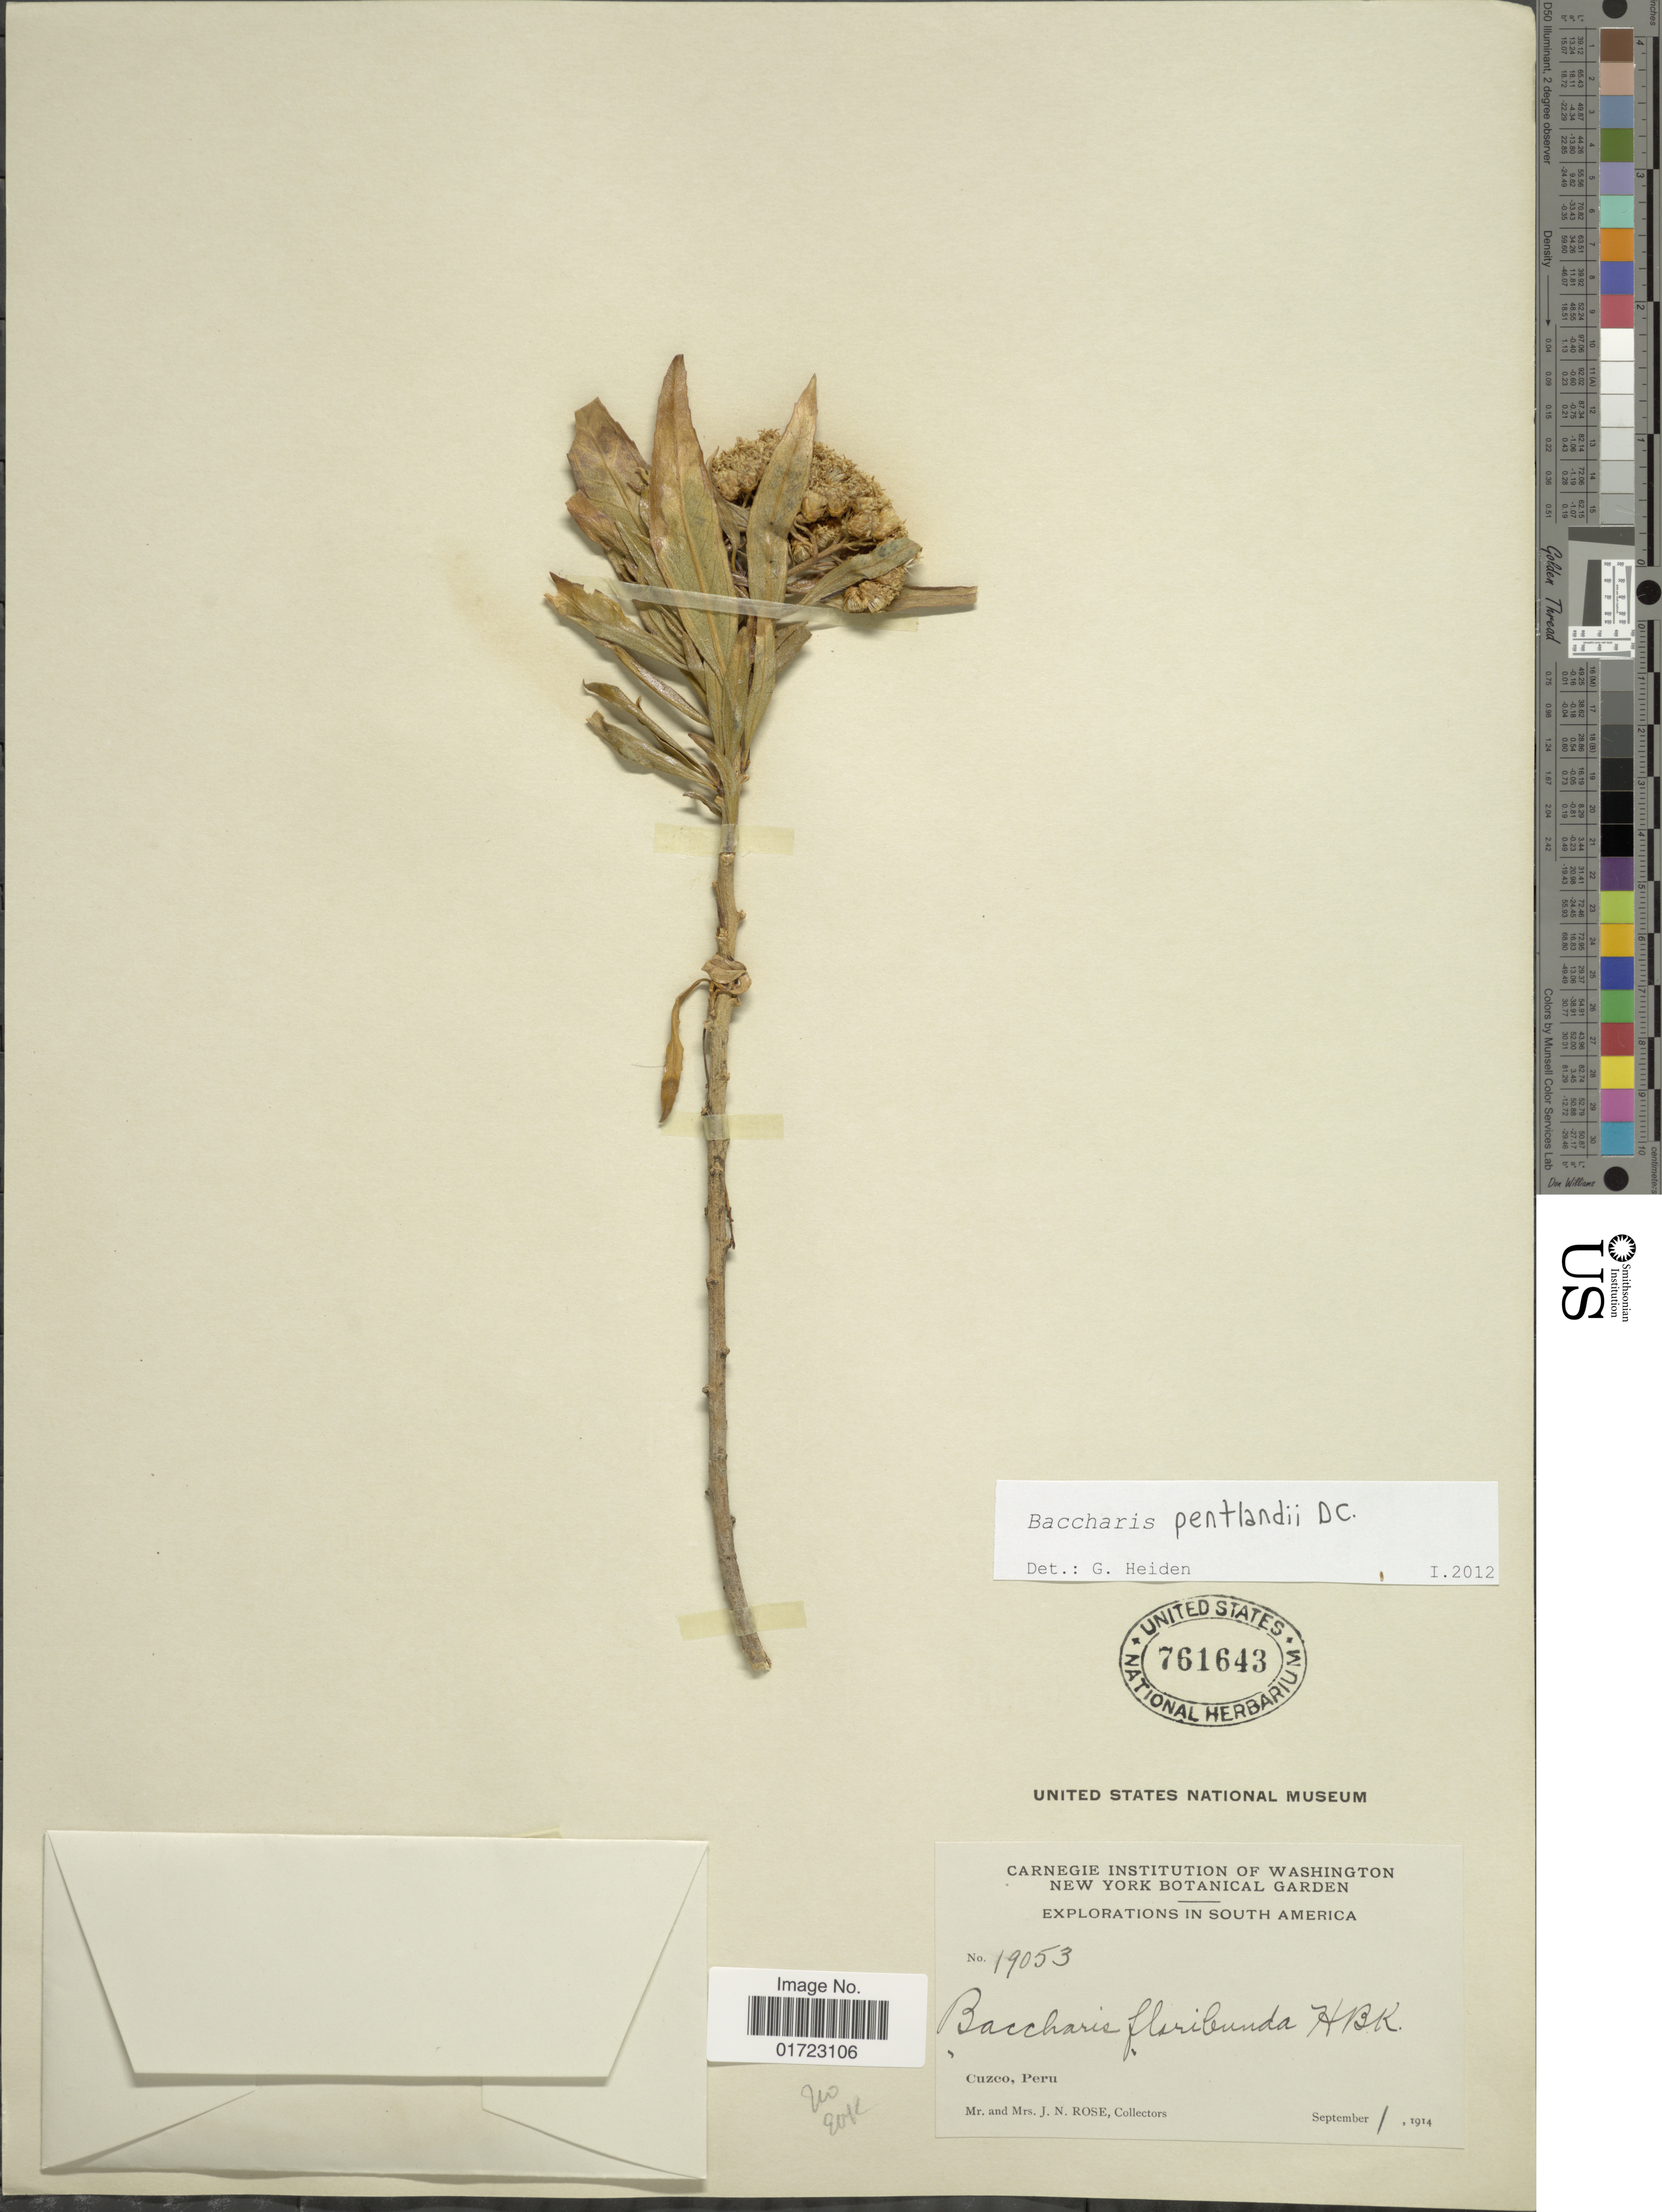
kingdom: Plantae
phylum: Tracheophyta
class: Magnoliopsida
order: Asterales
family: Asteraceae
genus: Baccharis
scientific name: Baccharis pentlandii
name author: DC.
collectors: J. N. Rose & L. B. Rose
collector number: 19053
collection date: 1914-09-01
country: Peru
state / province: Cusco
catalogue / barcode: US 761643